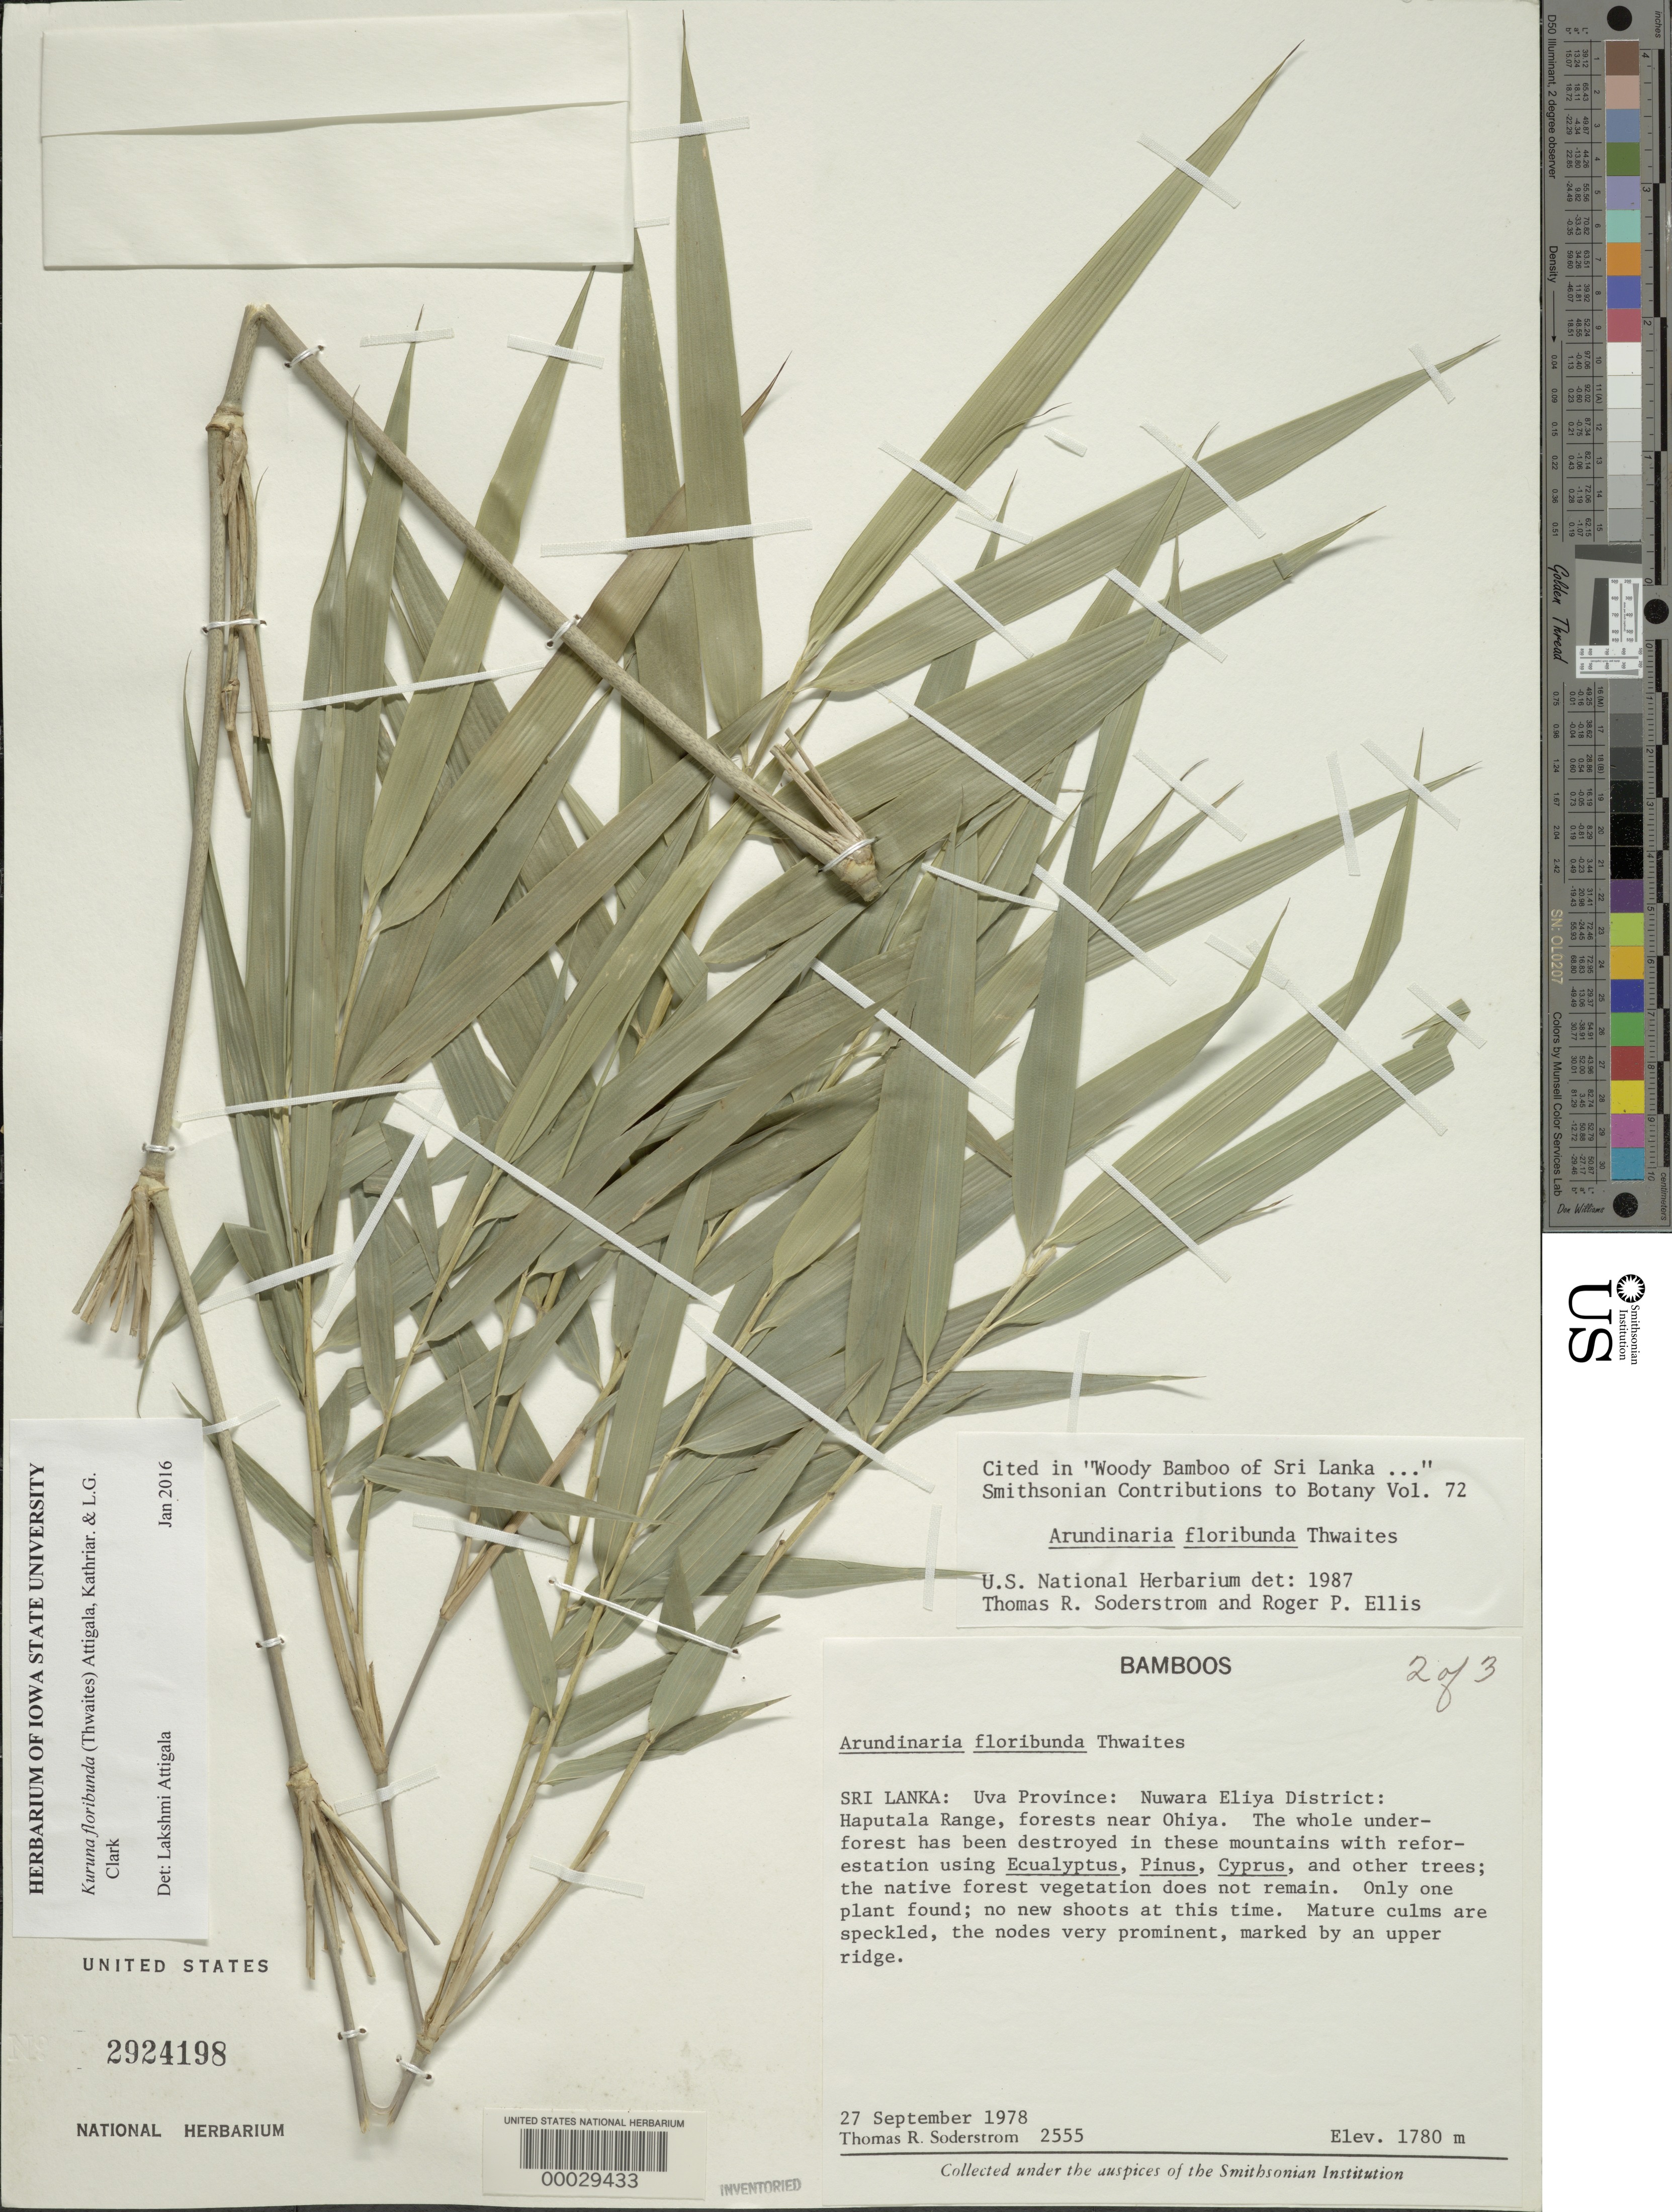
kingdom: Plantae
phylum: Tracheophyta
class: Liliopsida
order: Poales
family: Poaceae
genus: Kuruna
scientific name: Kuruna floribunda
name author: (Thwaites) Attigala et al.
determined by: Attigala, L.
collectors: T. R. Soderstrom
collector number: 2555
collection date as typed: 27 Sep 1978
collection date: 1978-09-27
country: Sri Lanka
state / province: Central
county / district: Nuwara Eliya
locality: Maputala range, ohiya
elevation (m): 1780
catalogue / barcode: US 2924198